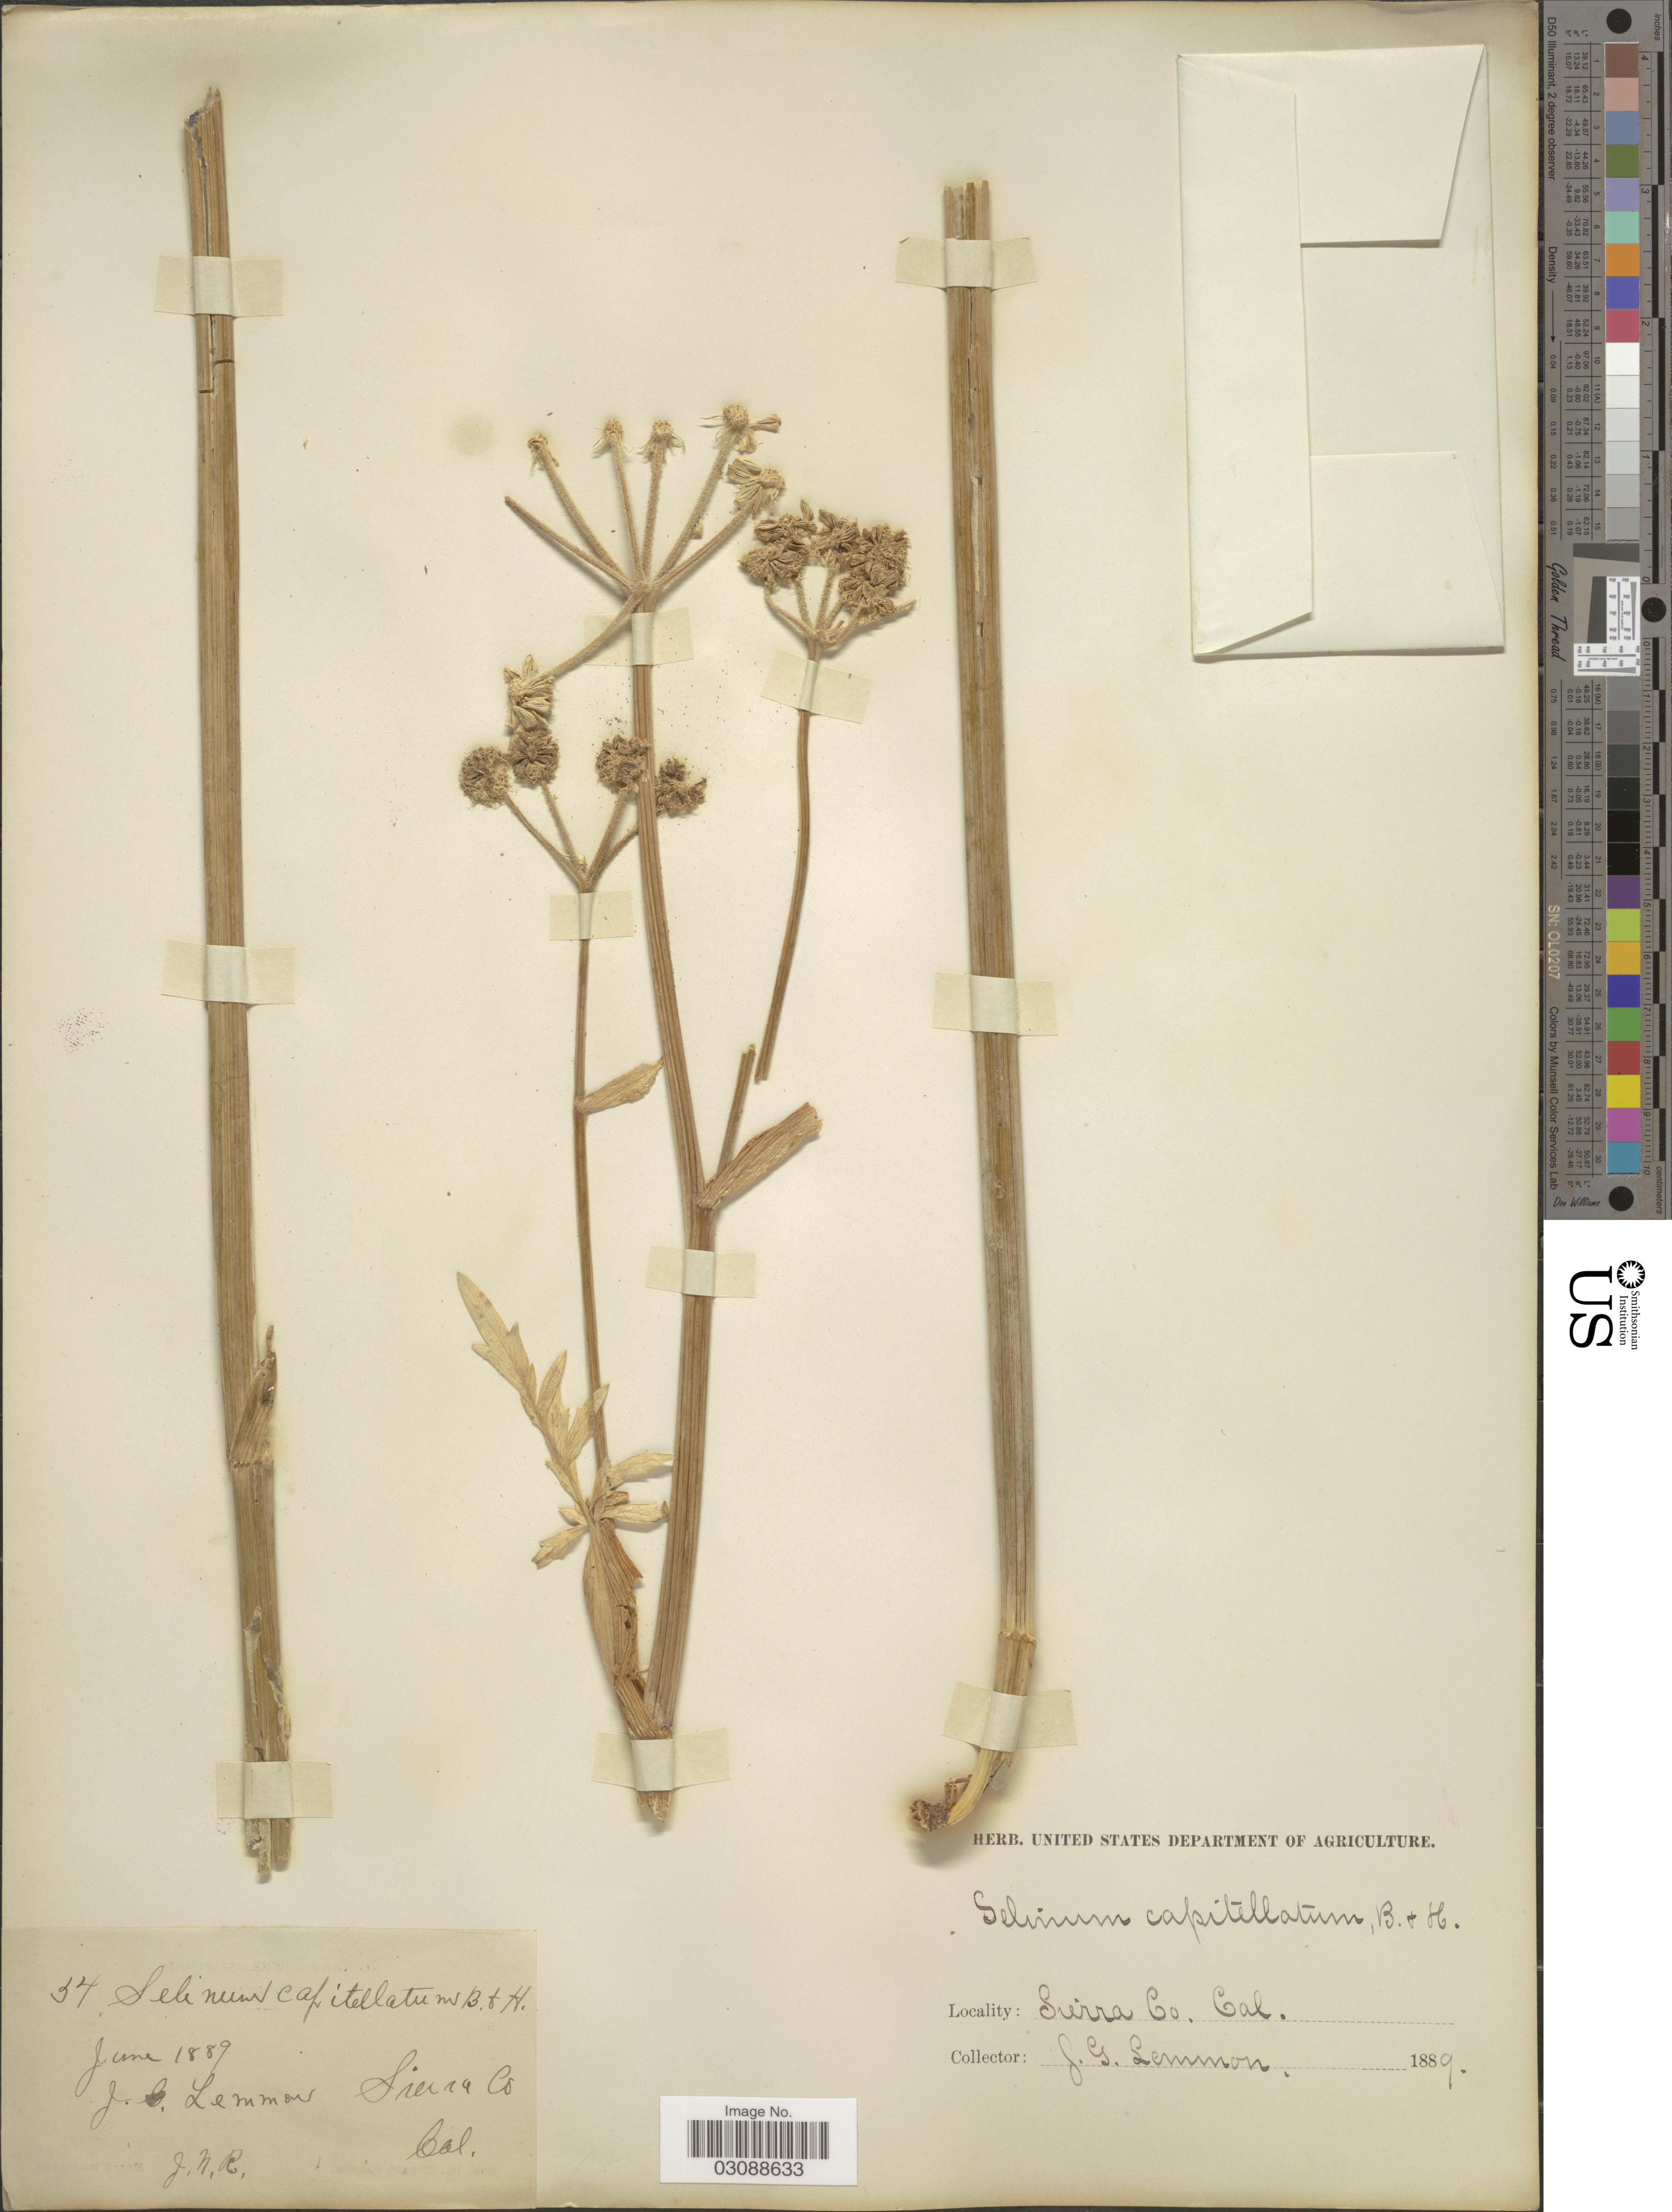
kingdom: Plantae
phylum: Tracheophyta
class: Magnoliopsida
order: Apiales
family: Apiaceae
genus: Sphenosciadium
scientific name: Sphenosciadium capitellatum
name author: A. Gray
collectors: J. Lemmon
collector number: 34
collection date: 1889-06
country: United States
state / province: California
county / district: Sierra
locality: Sierra Co.